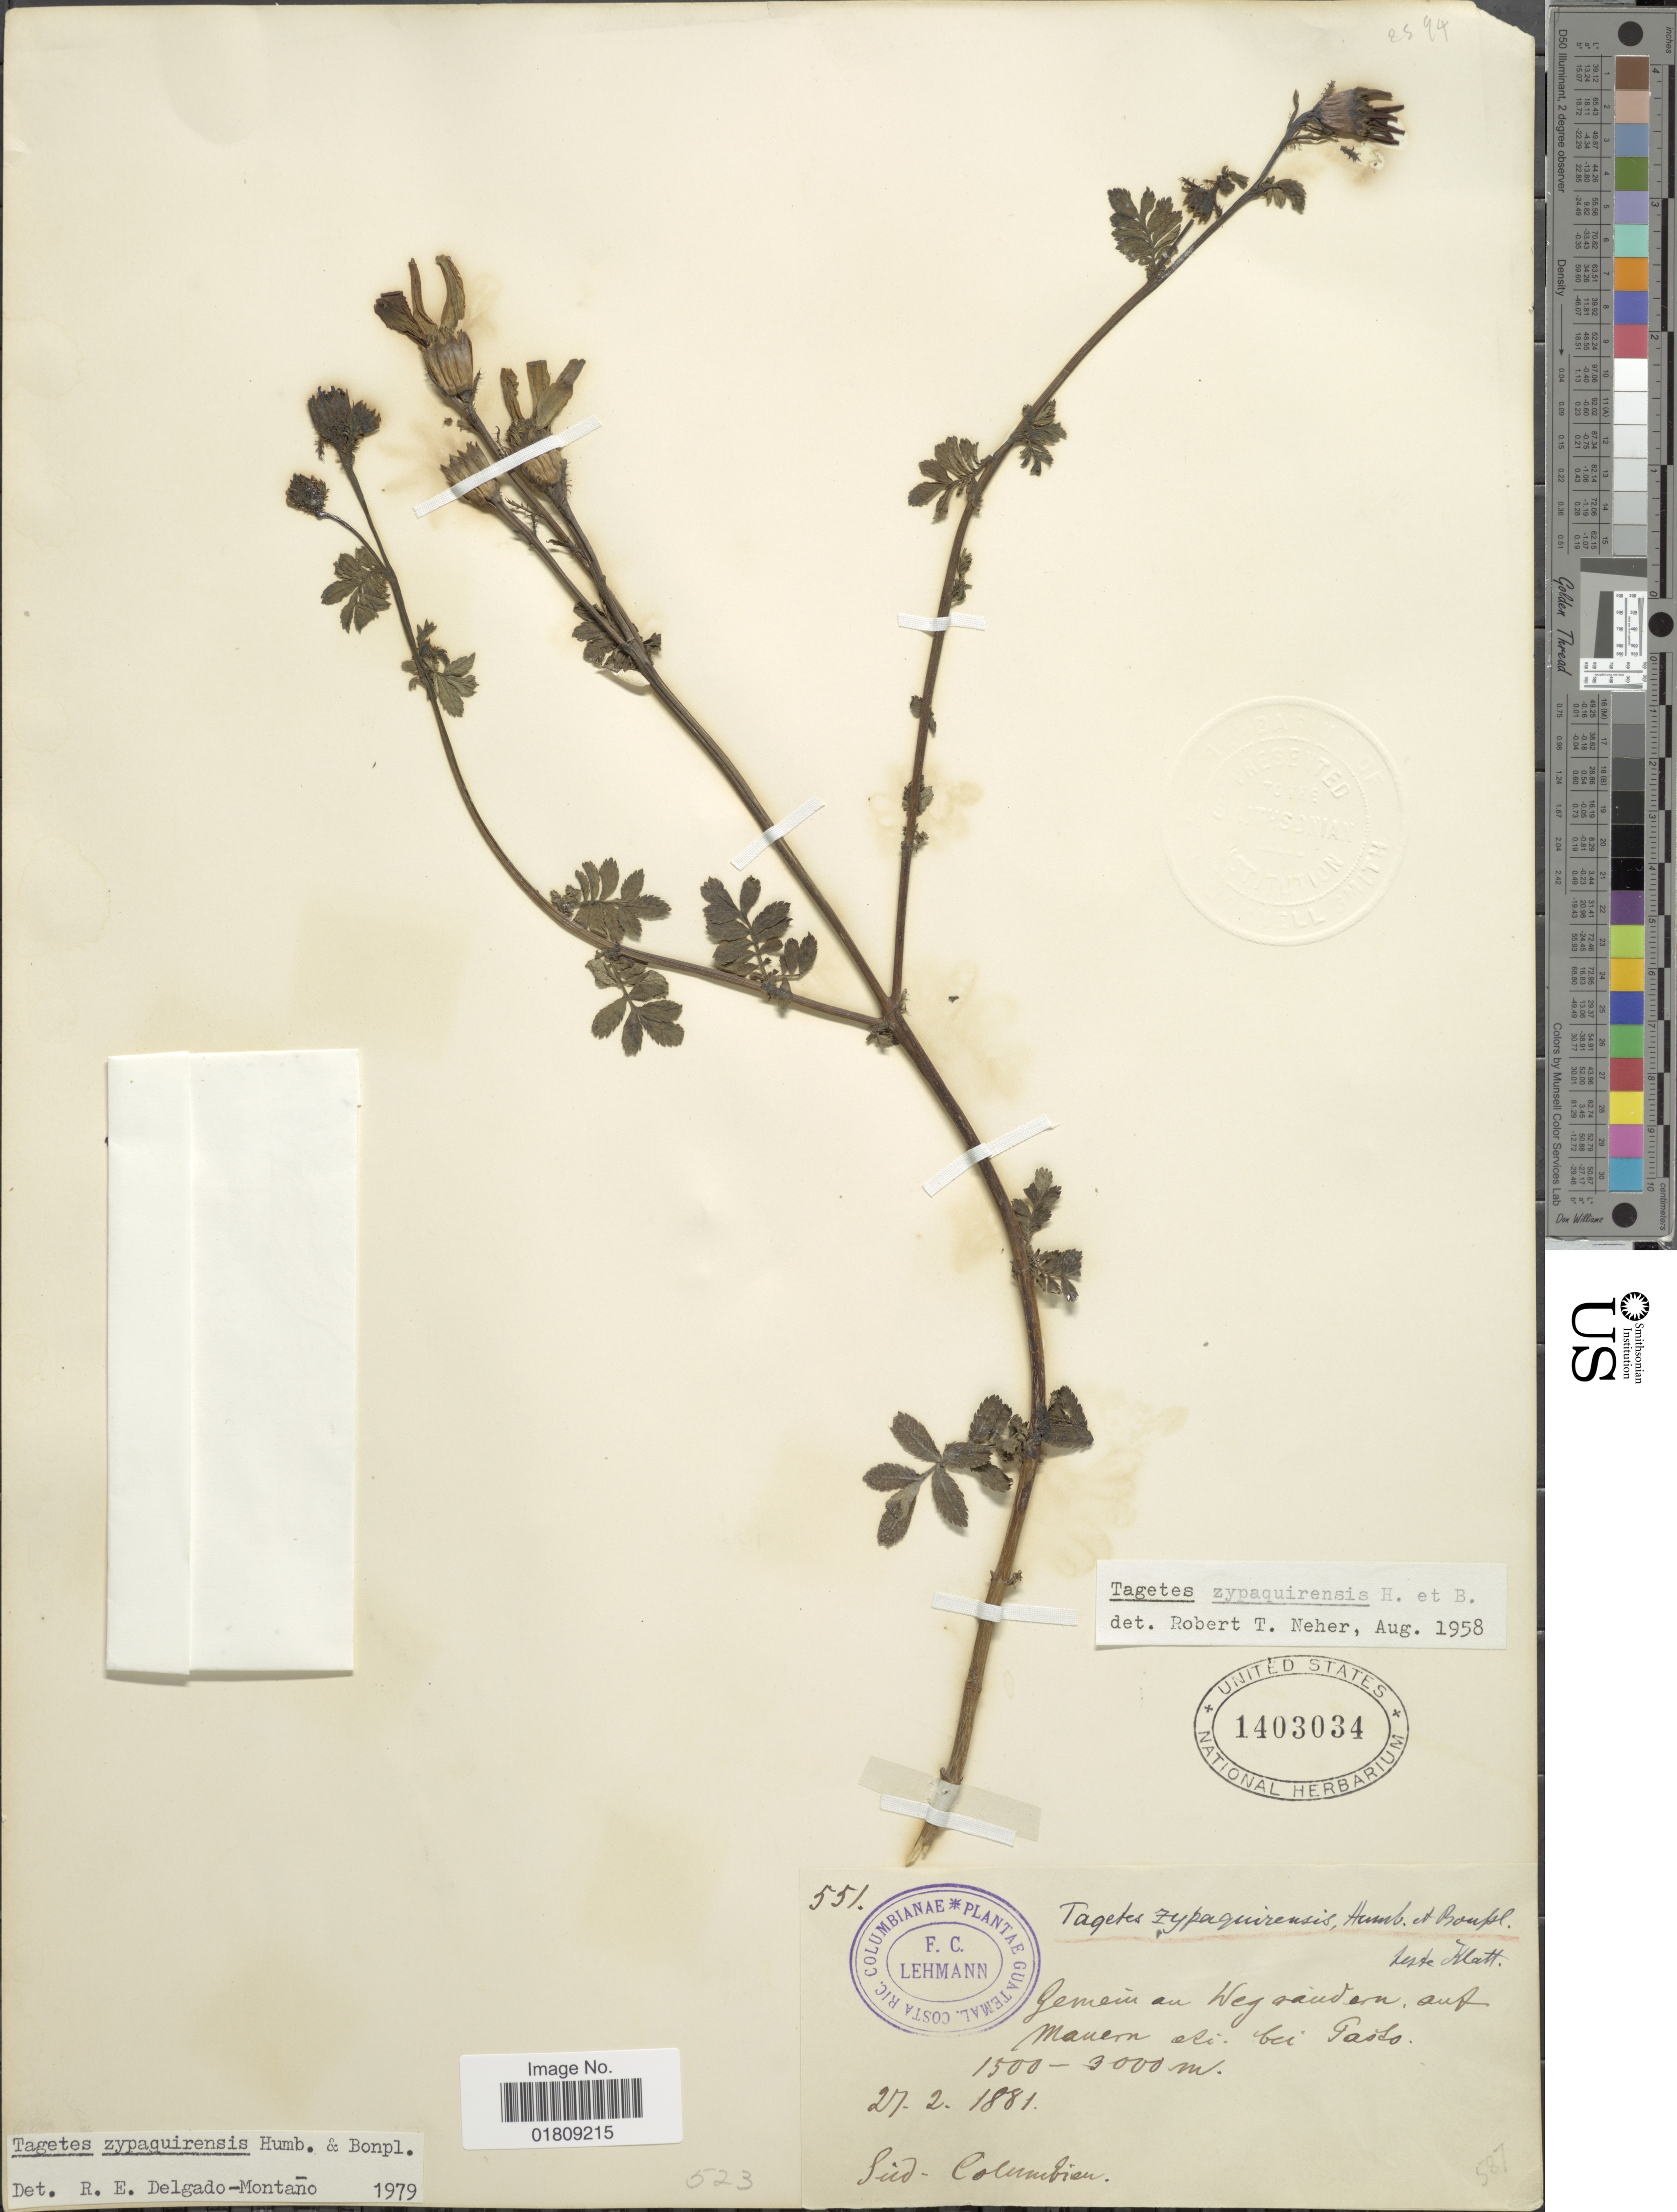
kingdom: Plantae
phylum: Tracheophyta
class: Magnoliopsida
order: Asterales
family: Asteraceae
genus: Tagetes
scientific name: Tagetes zypaquirensis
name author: Humb. & Bonpl.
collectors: F. C. Lehmann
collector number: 551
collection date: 1881-02-27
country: Colombia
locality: Bei Pasto, Sud. Columbien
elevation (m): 1500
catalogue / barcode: US 1403034